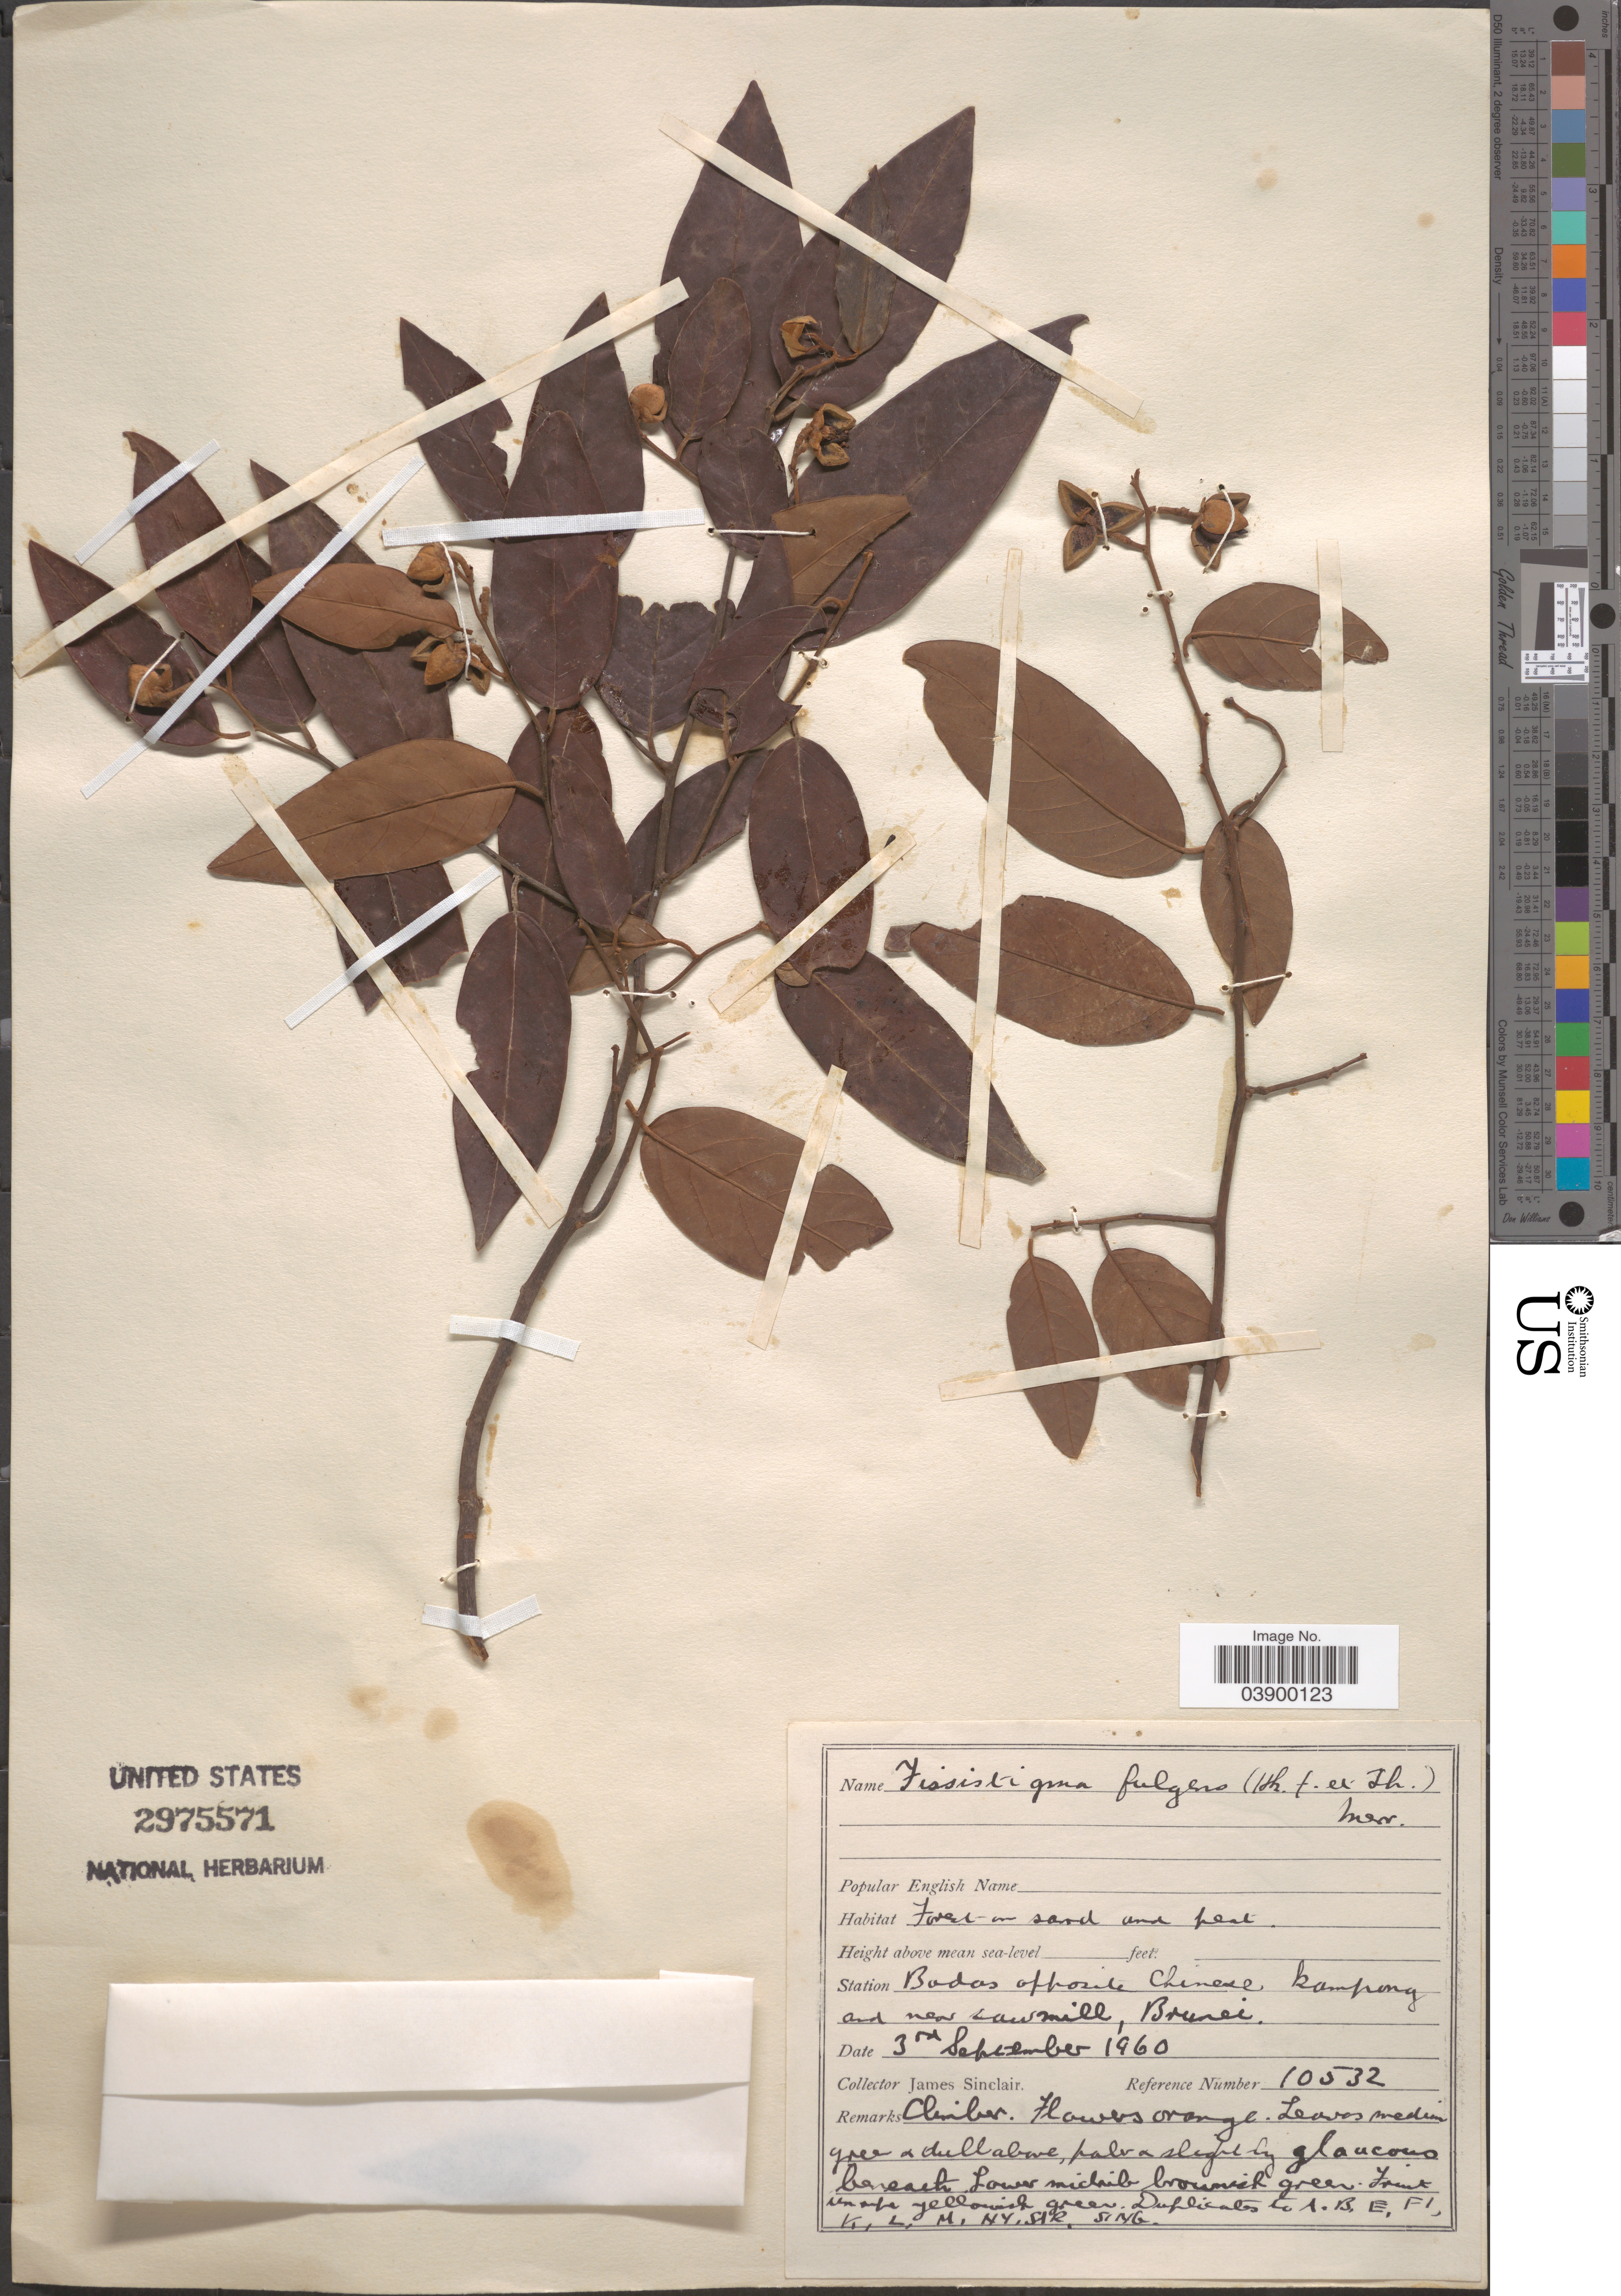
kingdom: Plantae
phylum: Tracheophyta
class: Magnoliopsida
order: Magnoliales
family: Annonaceae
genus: Fissistigma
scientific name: Fissistigma fulgens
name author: (Hook. f. & Thomson) Merr.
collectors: J. Sinclair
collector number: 10532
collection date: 1960-09-03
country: Brunei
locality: Station Bodas opposite Chinese kampong and near sawmill.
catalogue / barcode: US 2975571